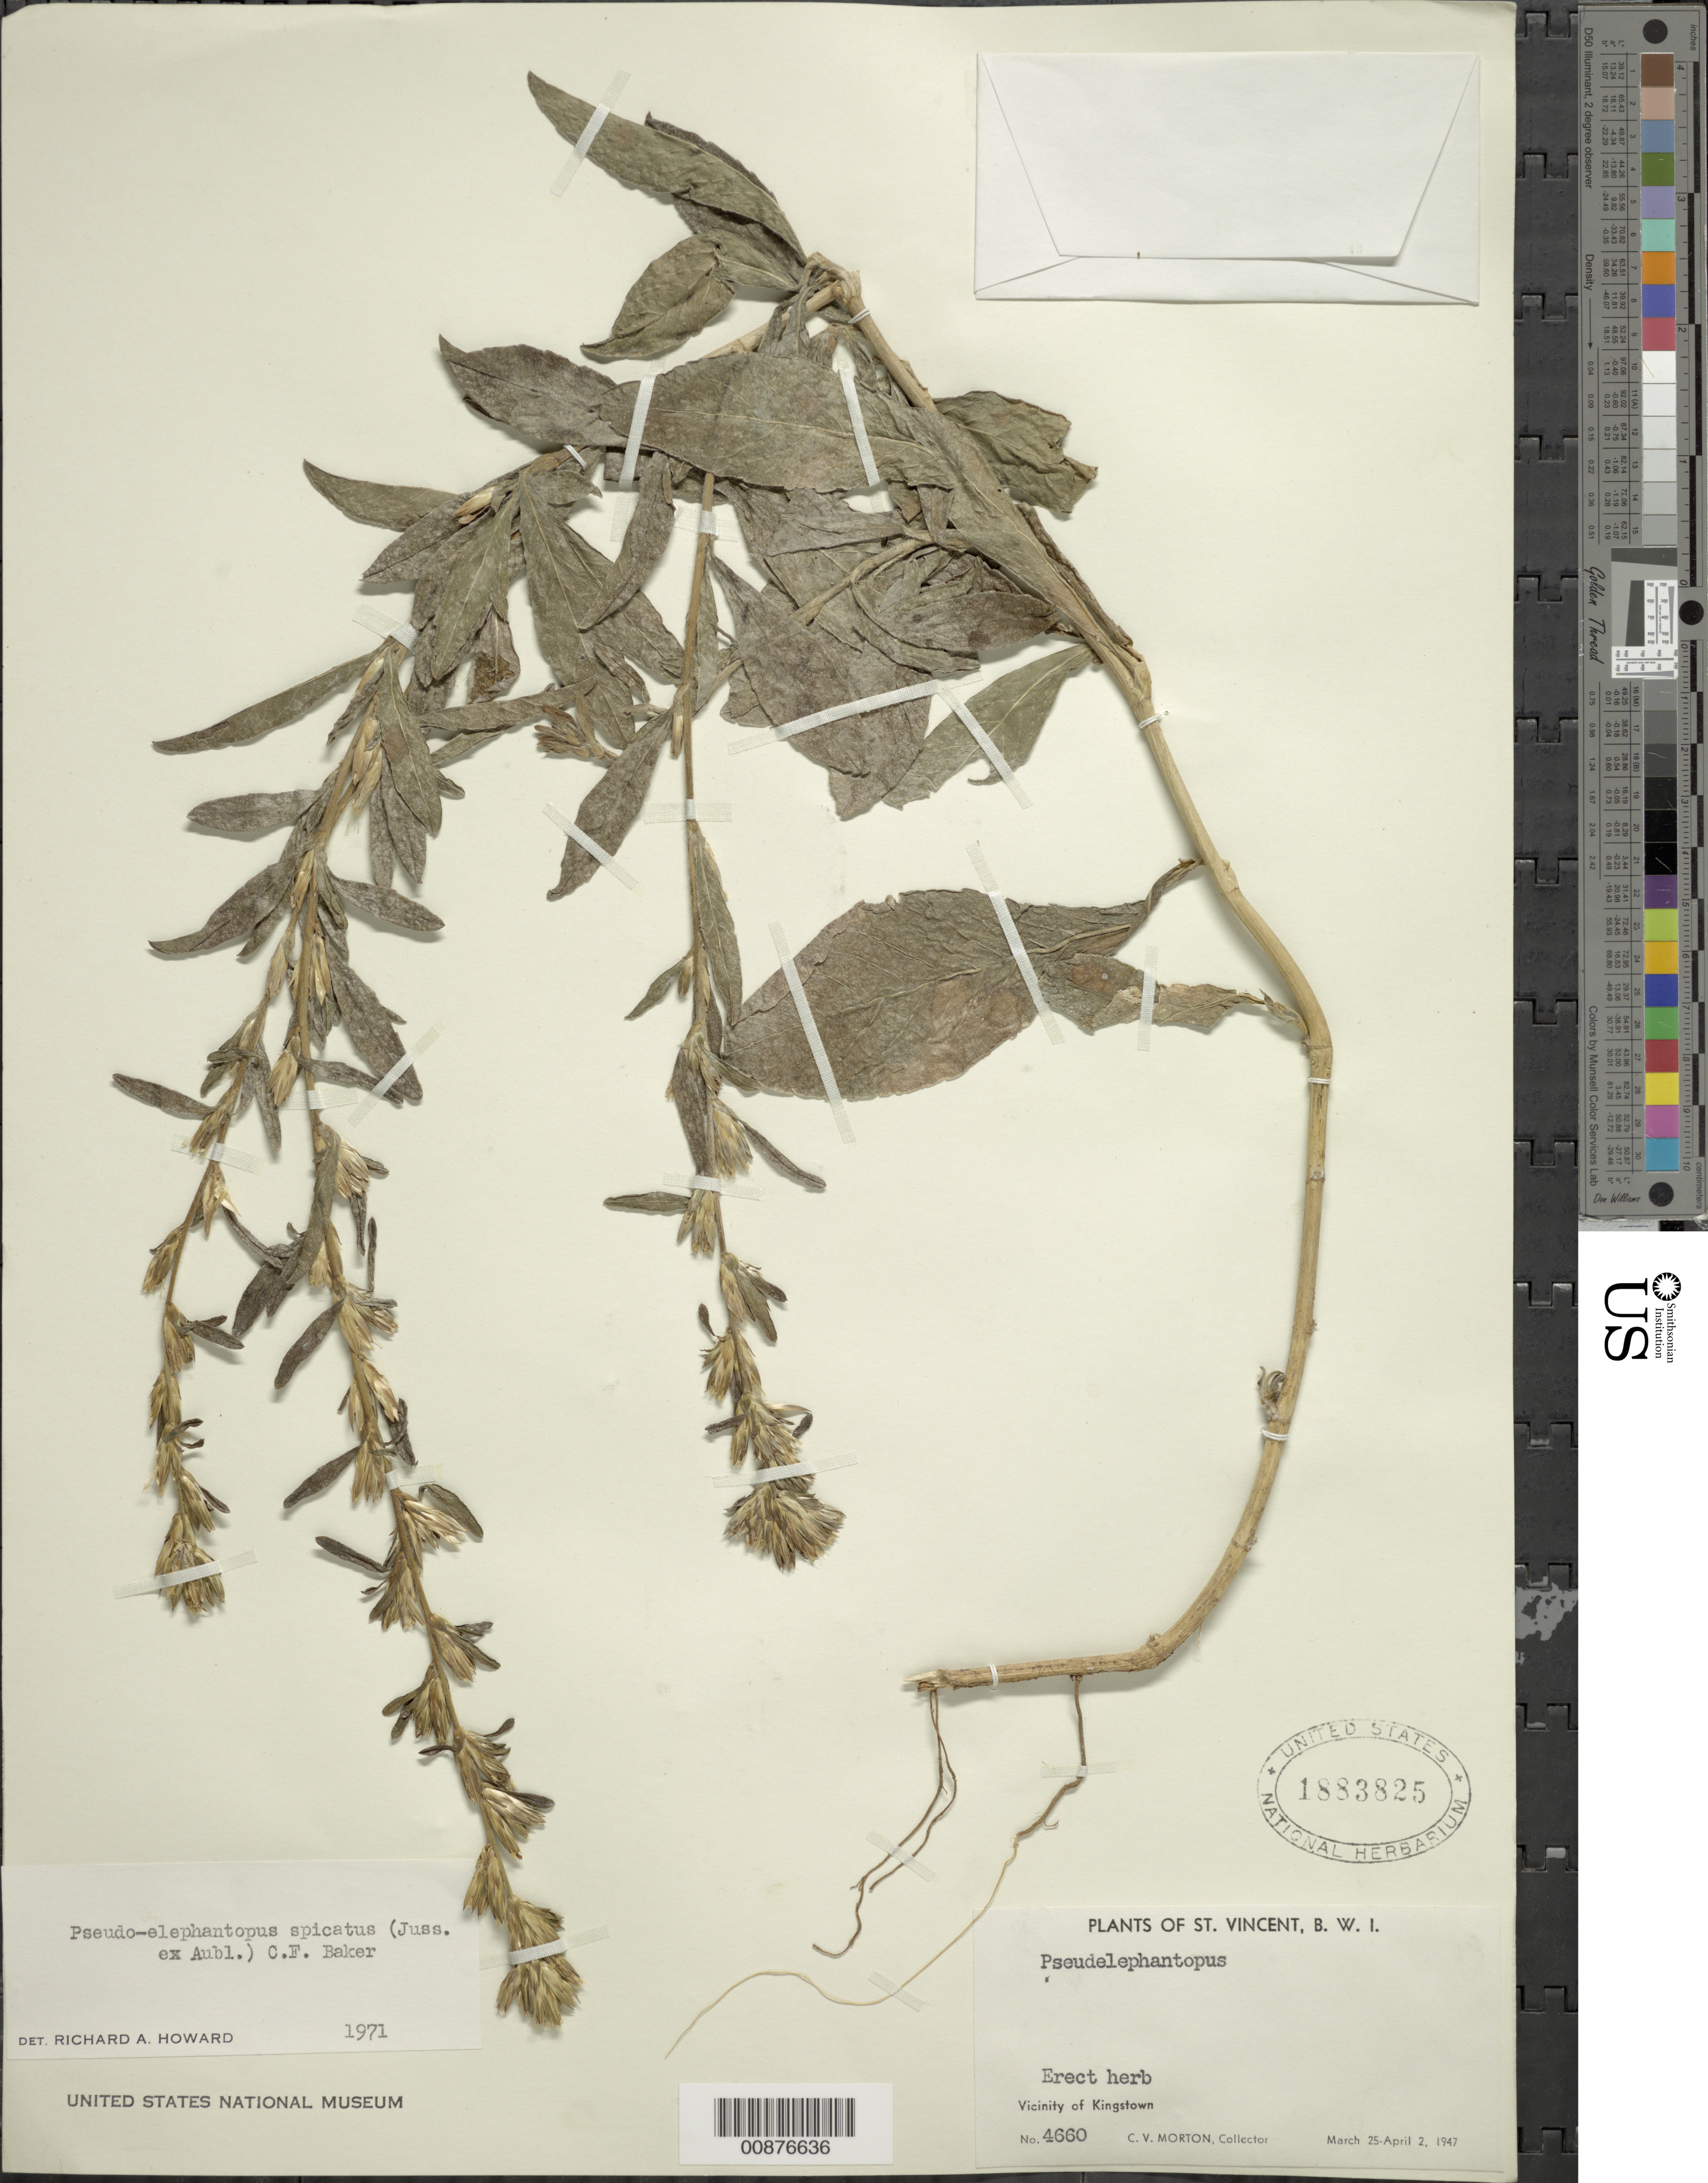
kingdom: Plantae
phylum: Tracheophyta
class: Magnoliopsida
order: Asterales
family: Asteraceae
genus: Pseudelephantopus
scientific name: Pseudelephantopus spicatus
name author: (Juss. ex Aubl.) C.F. Baker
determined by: Howard, R. A.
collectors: C. V. Morton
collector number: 4660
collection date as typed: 25 Mar 1947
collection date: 1947-03-25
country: St. Vincent - Grenadines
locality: Vicinity of Kingstown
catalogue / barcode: US 1883825